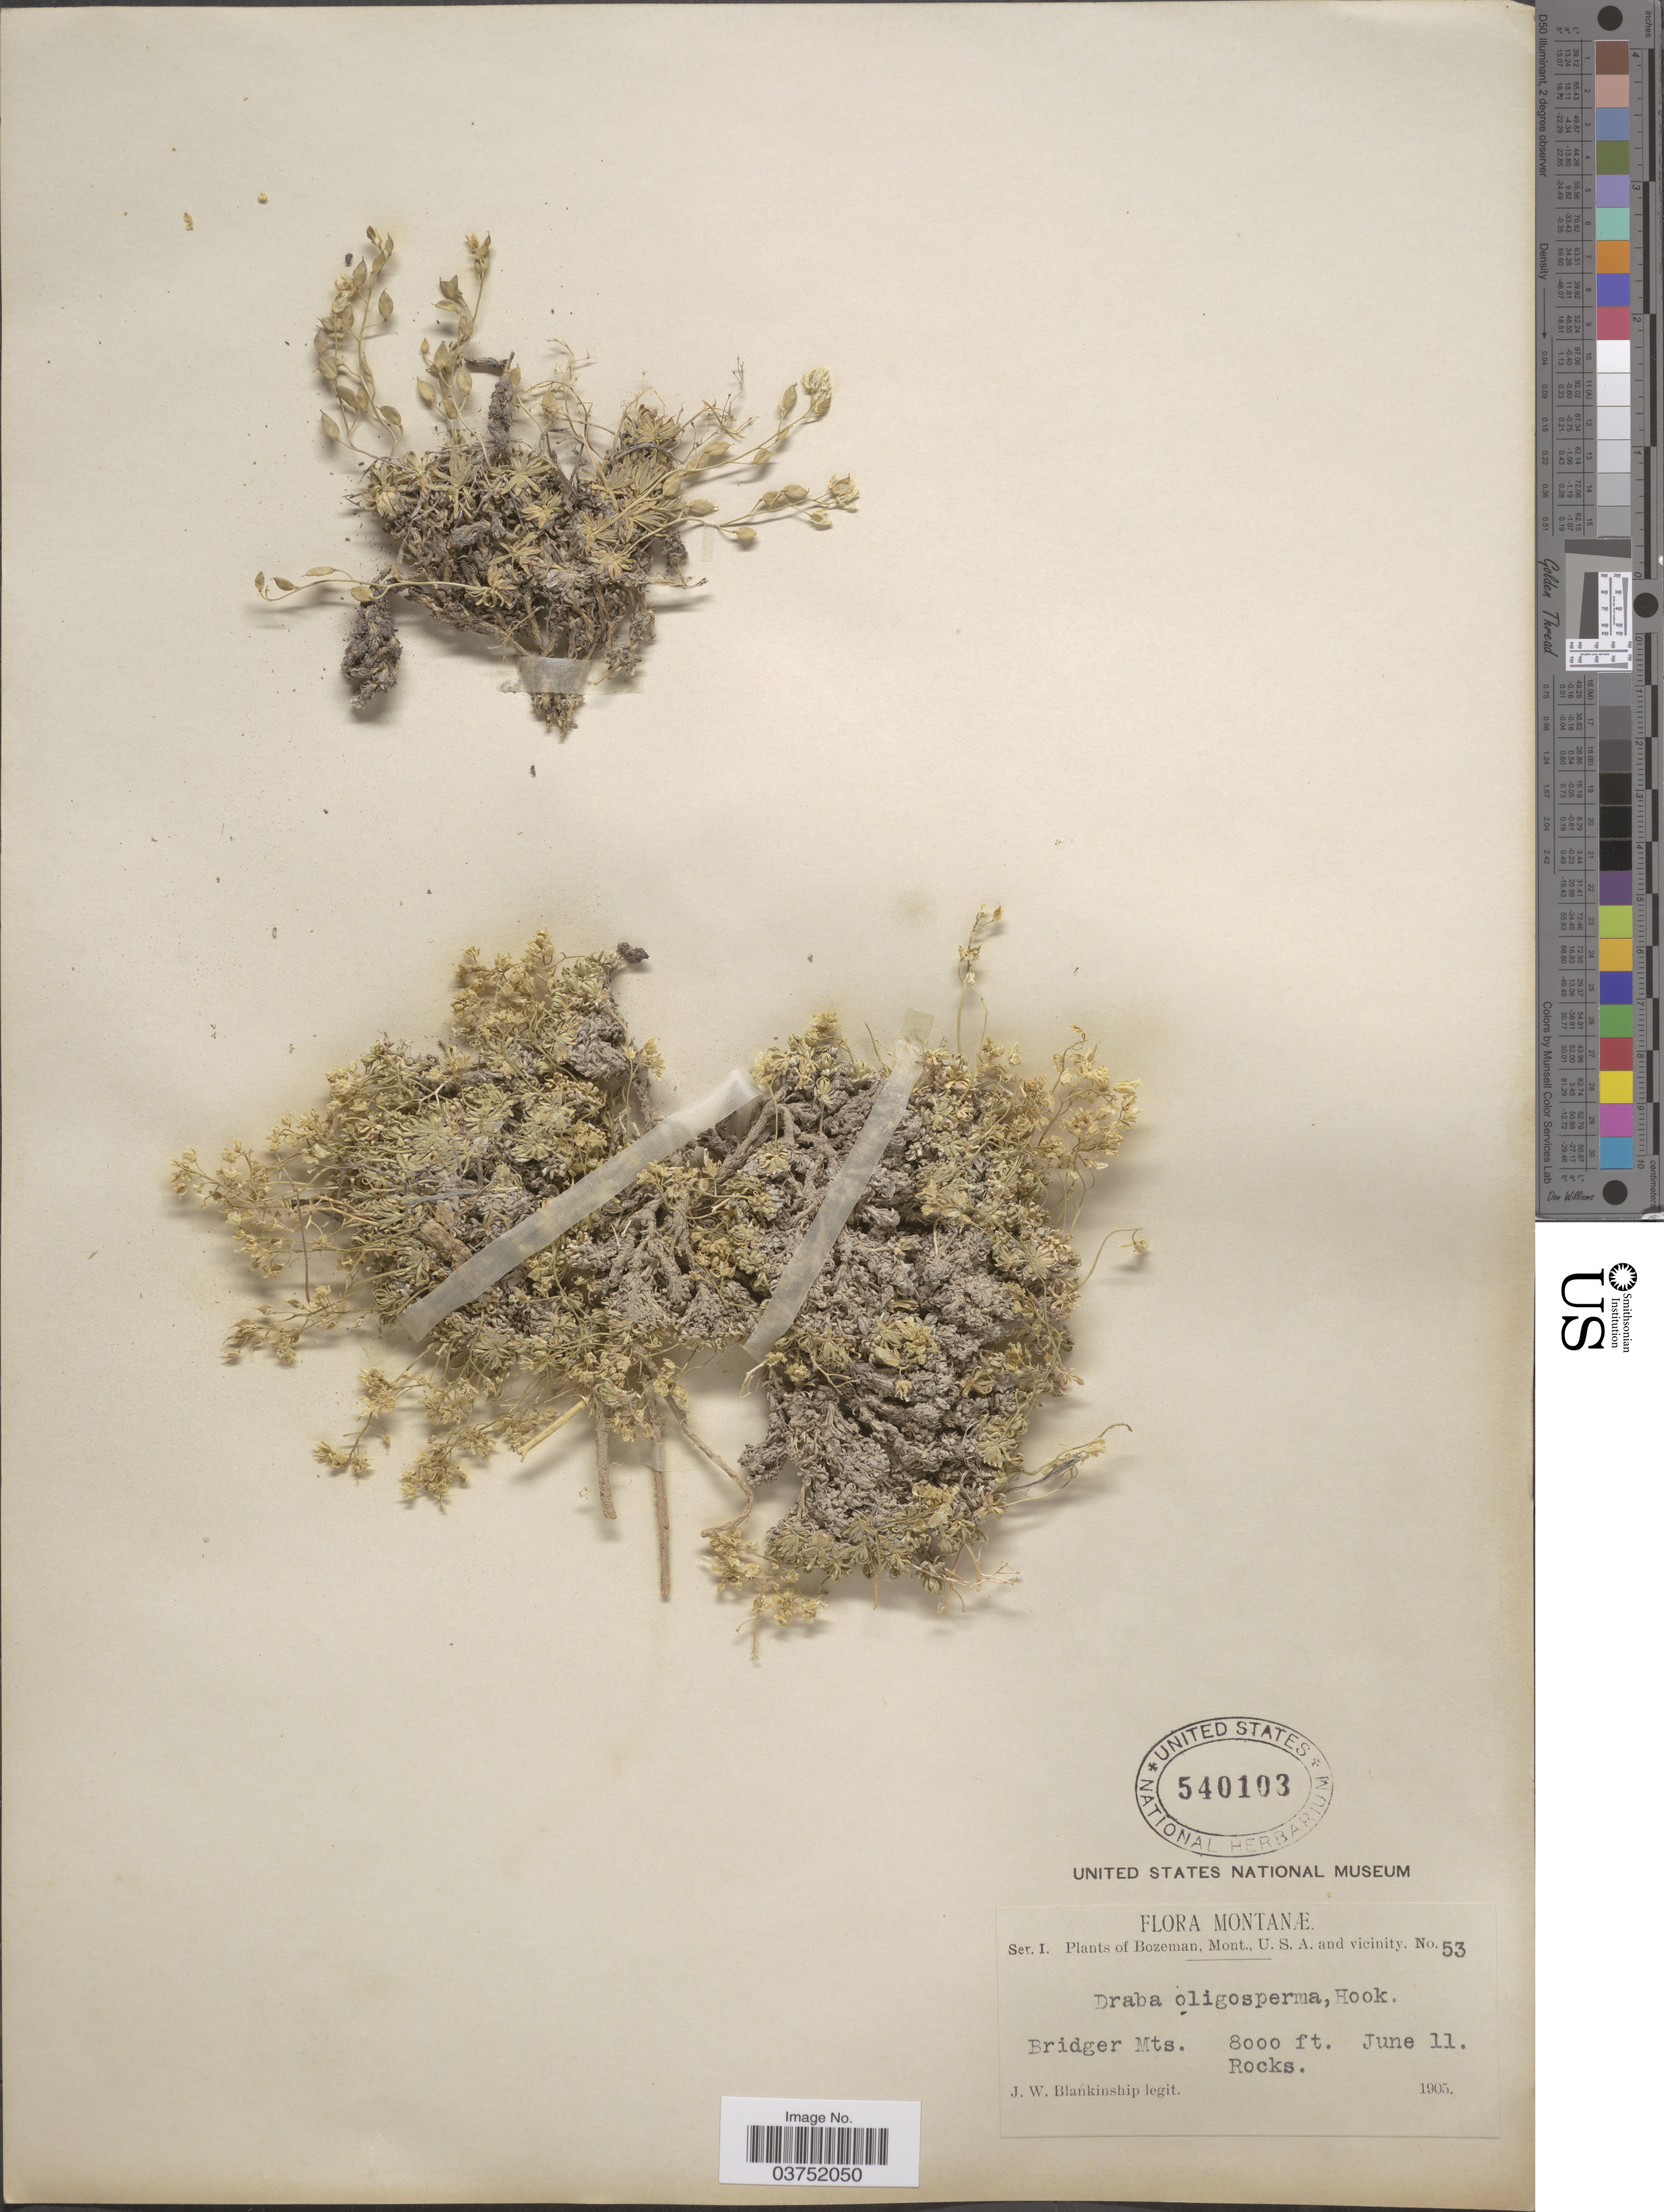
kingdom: Plantae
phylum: Tracheophyta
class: Magnoliopsida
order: Brassicales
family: Brassicaceae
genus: Draba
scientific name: Draba oligosperma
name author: Hook.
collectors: J. W. Blankinship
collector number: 53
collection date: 1905-06-11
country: United States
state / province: Montana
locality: Bridger Mts. Bozeman and vicinity.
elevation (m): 2438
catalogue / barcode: US 540103